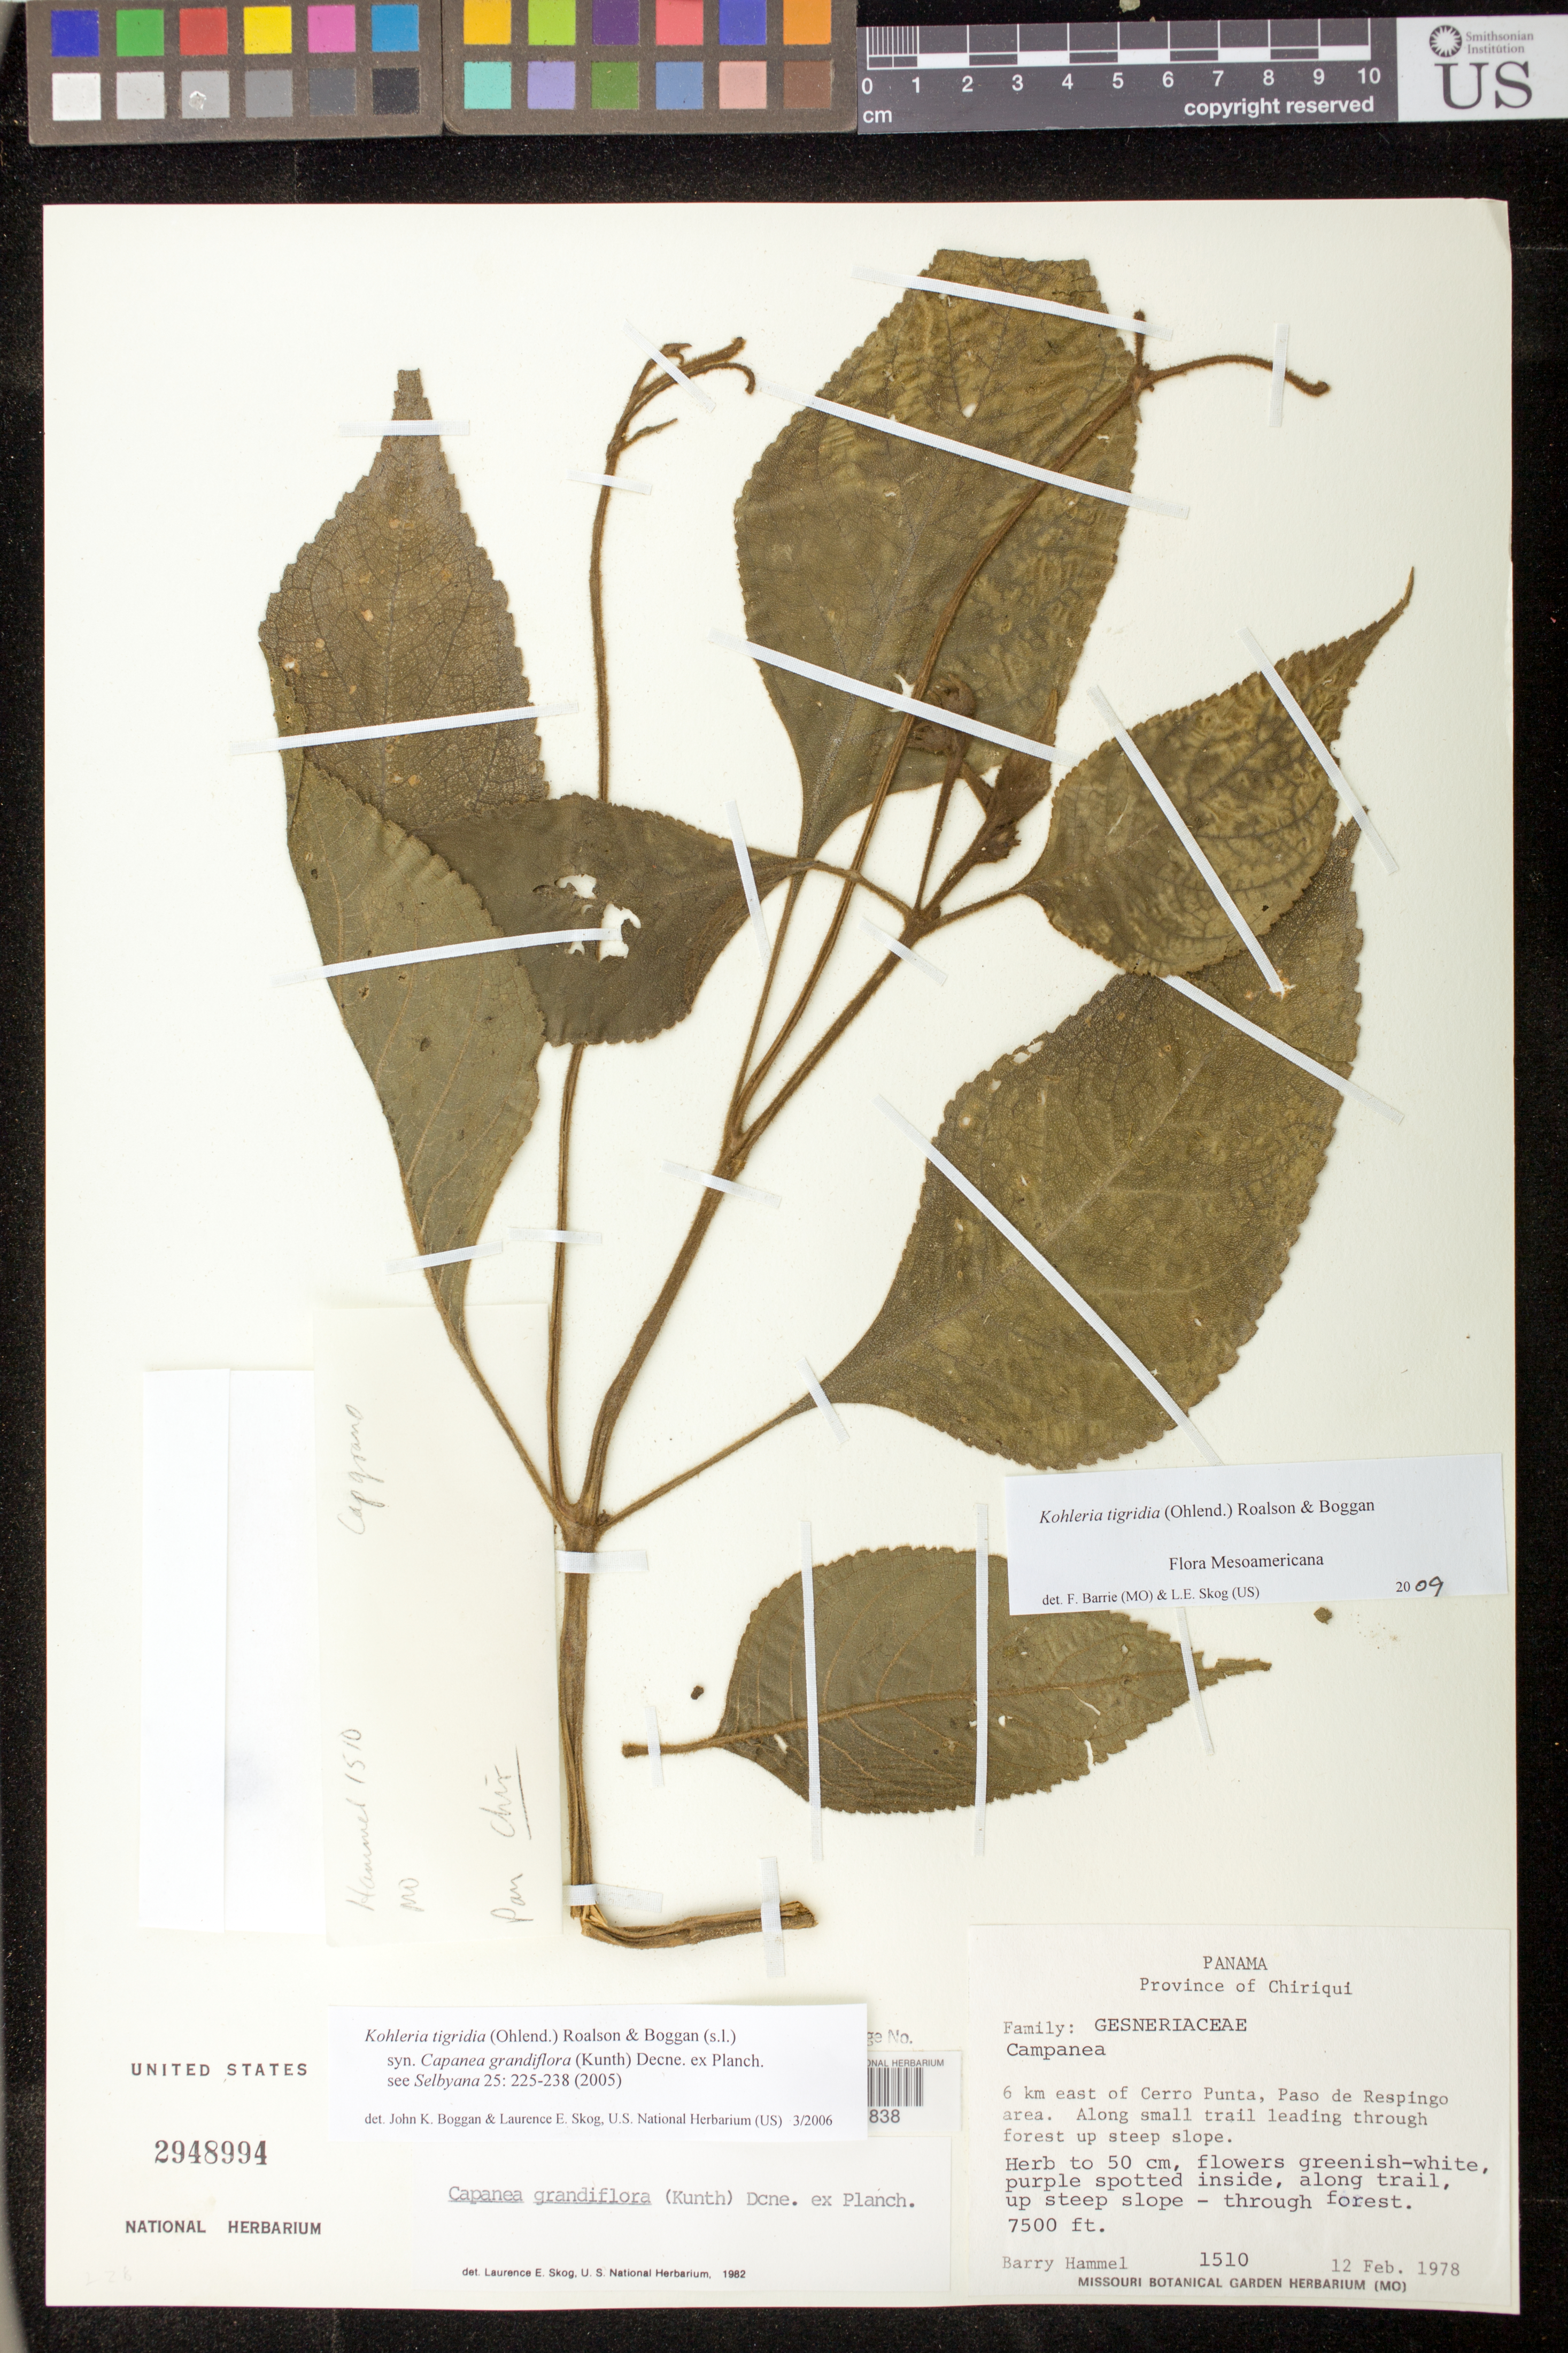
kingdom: Plantae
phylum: Tracheophyta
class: Magnoliopsida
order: Lamiales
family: Gesneriaceae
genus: Kohleria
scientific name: Kohleria tigridia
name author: (Ohlend.) Roalson & Boggan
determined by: Boggan, J. K.; Skog, L. E.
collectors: B. Hammel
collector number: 1510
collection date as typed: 12 Feb 1978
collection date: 1978-02-12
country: Panama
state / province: Chiriquí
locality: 6 km E of Cerro Punta, Paso de Respingo area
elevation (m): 2286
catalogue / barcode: US 2948994